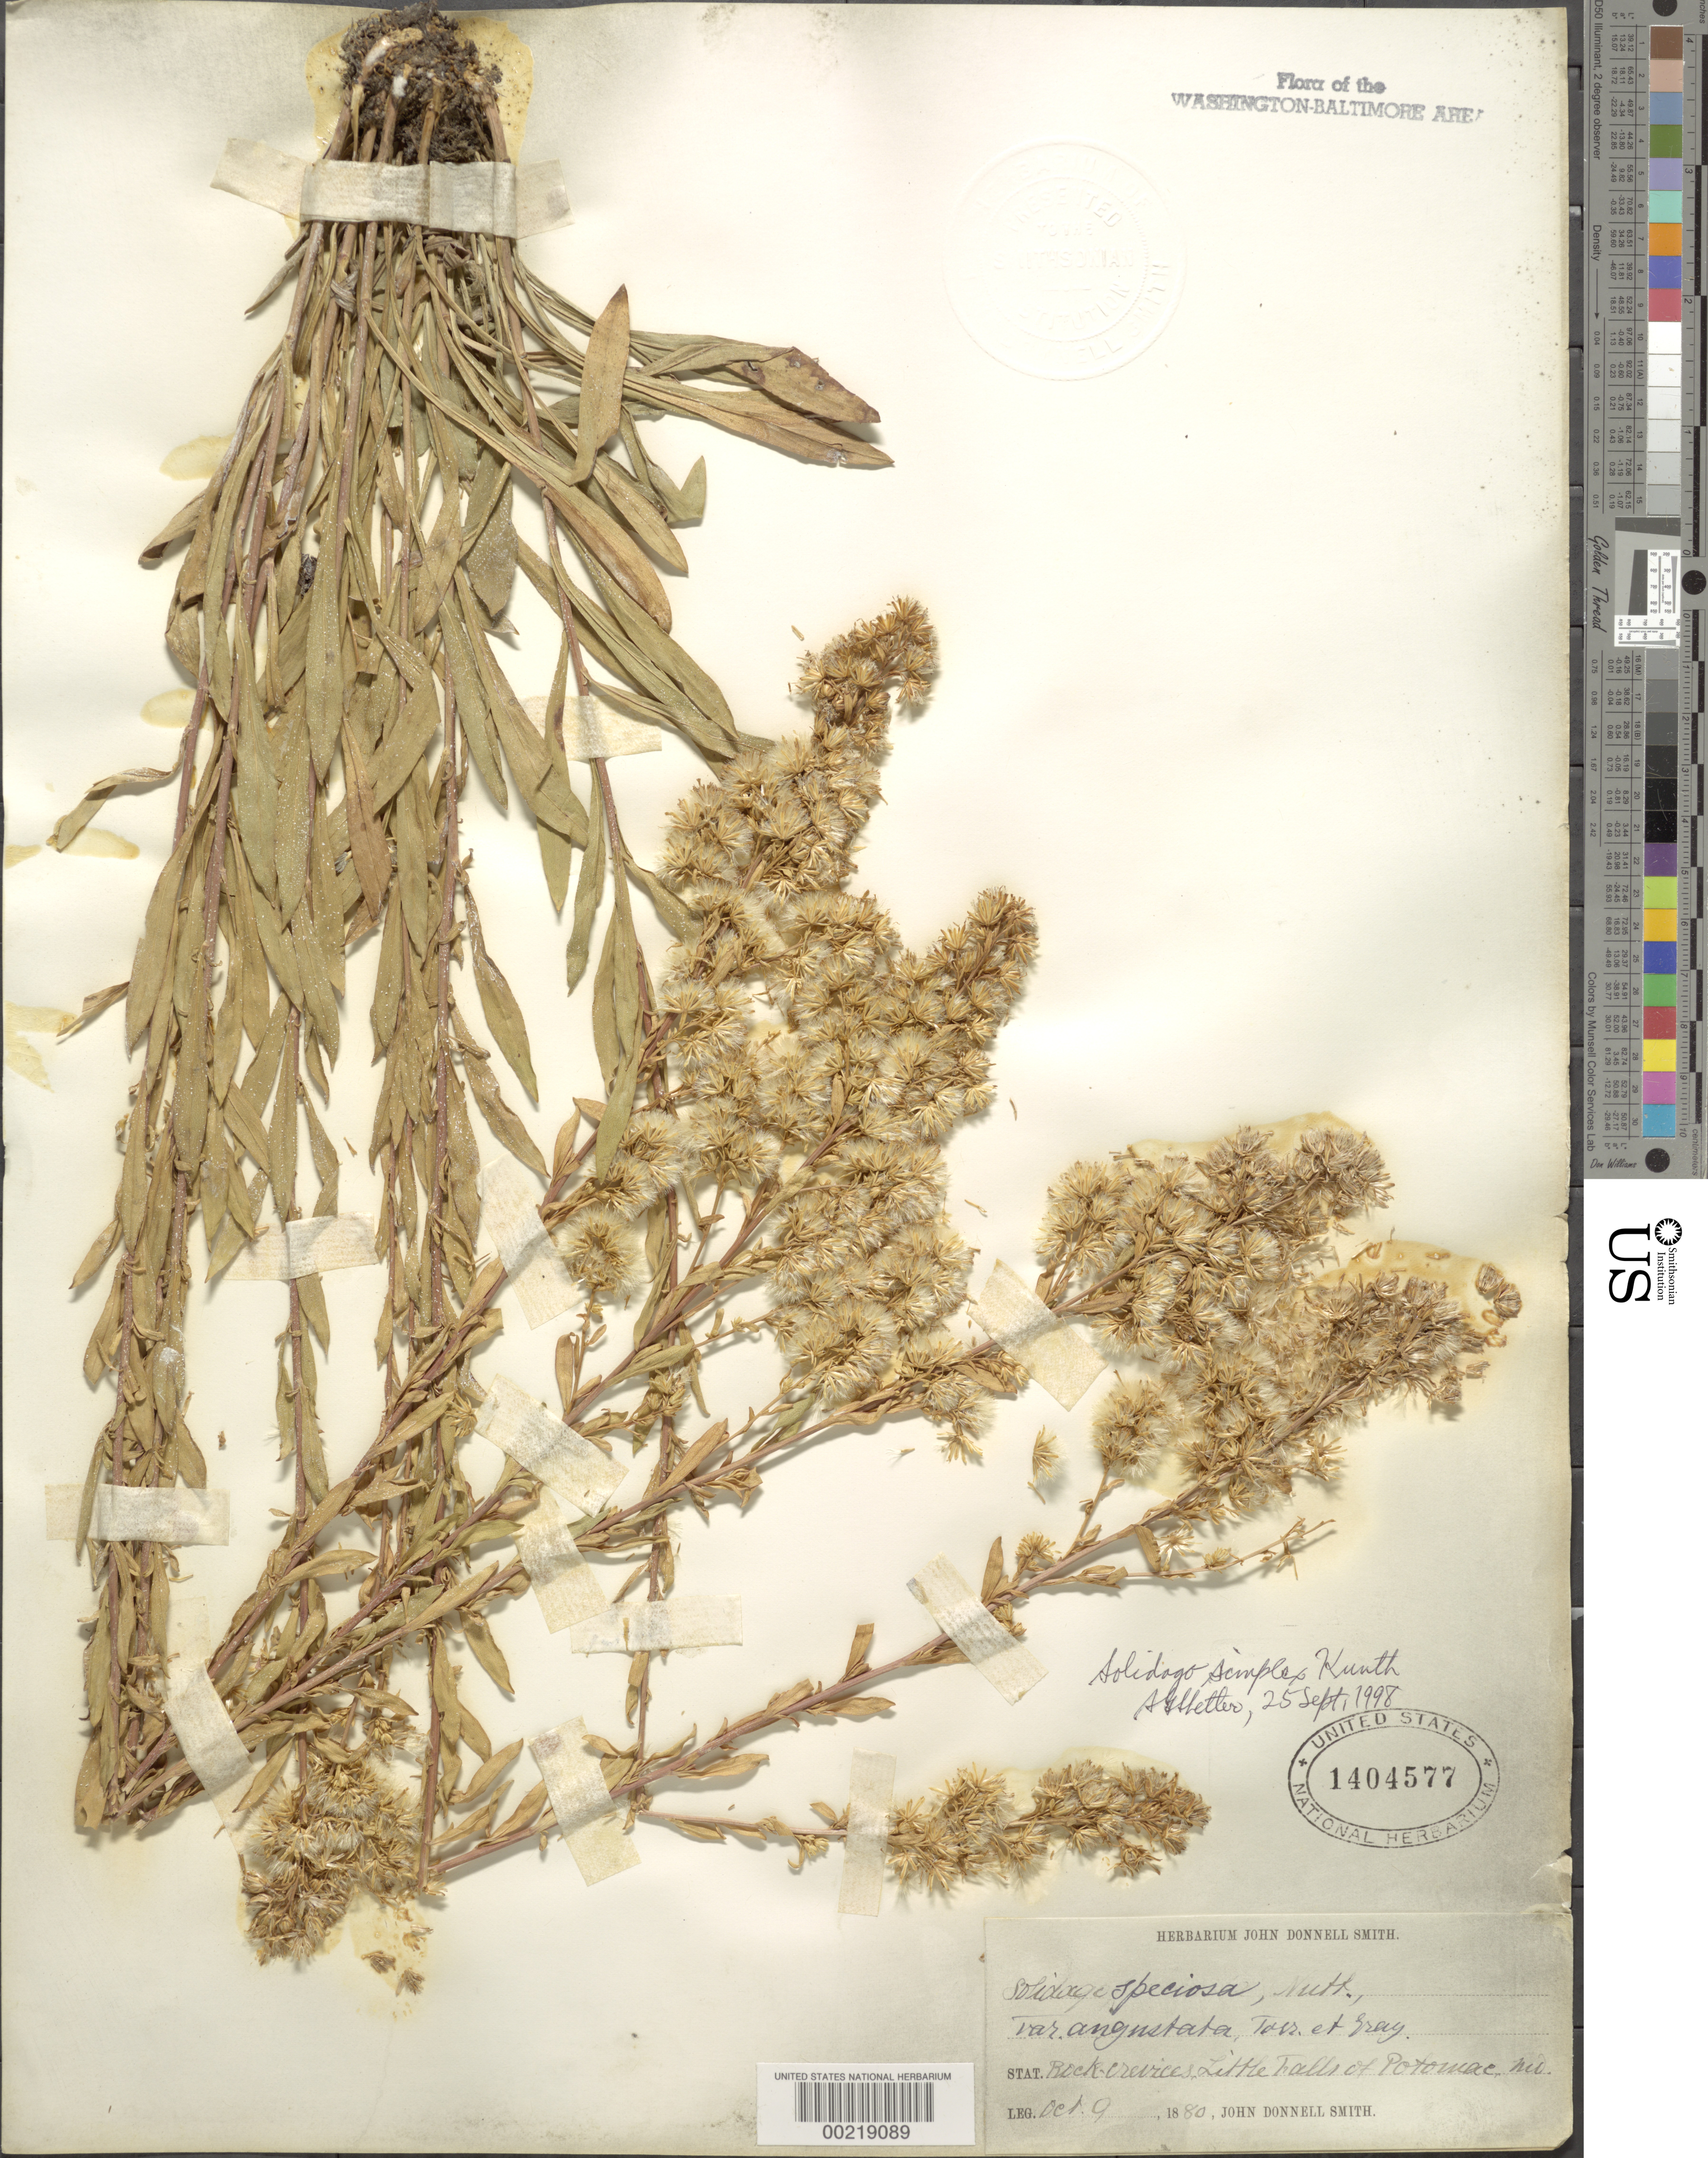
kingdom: Plantae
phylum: Tracheophyta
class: Magnoliopsida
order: Asterales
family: Asteraceae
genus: Solidago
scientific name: Solidago simplex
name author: Kunth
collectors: J. Donnell Smith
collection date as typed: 09 Oct 1880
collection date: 1880-10-09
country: United States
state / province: Maryland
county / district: Montgomery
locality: Little Falls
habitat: Rock crevices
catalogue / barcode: US 1404577